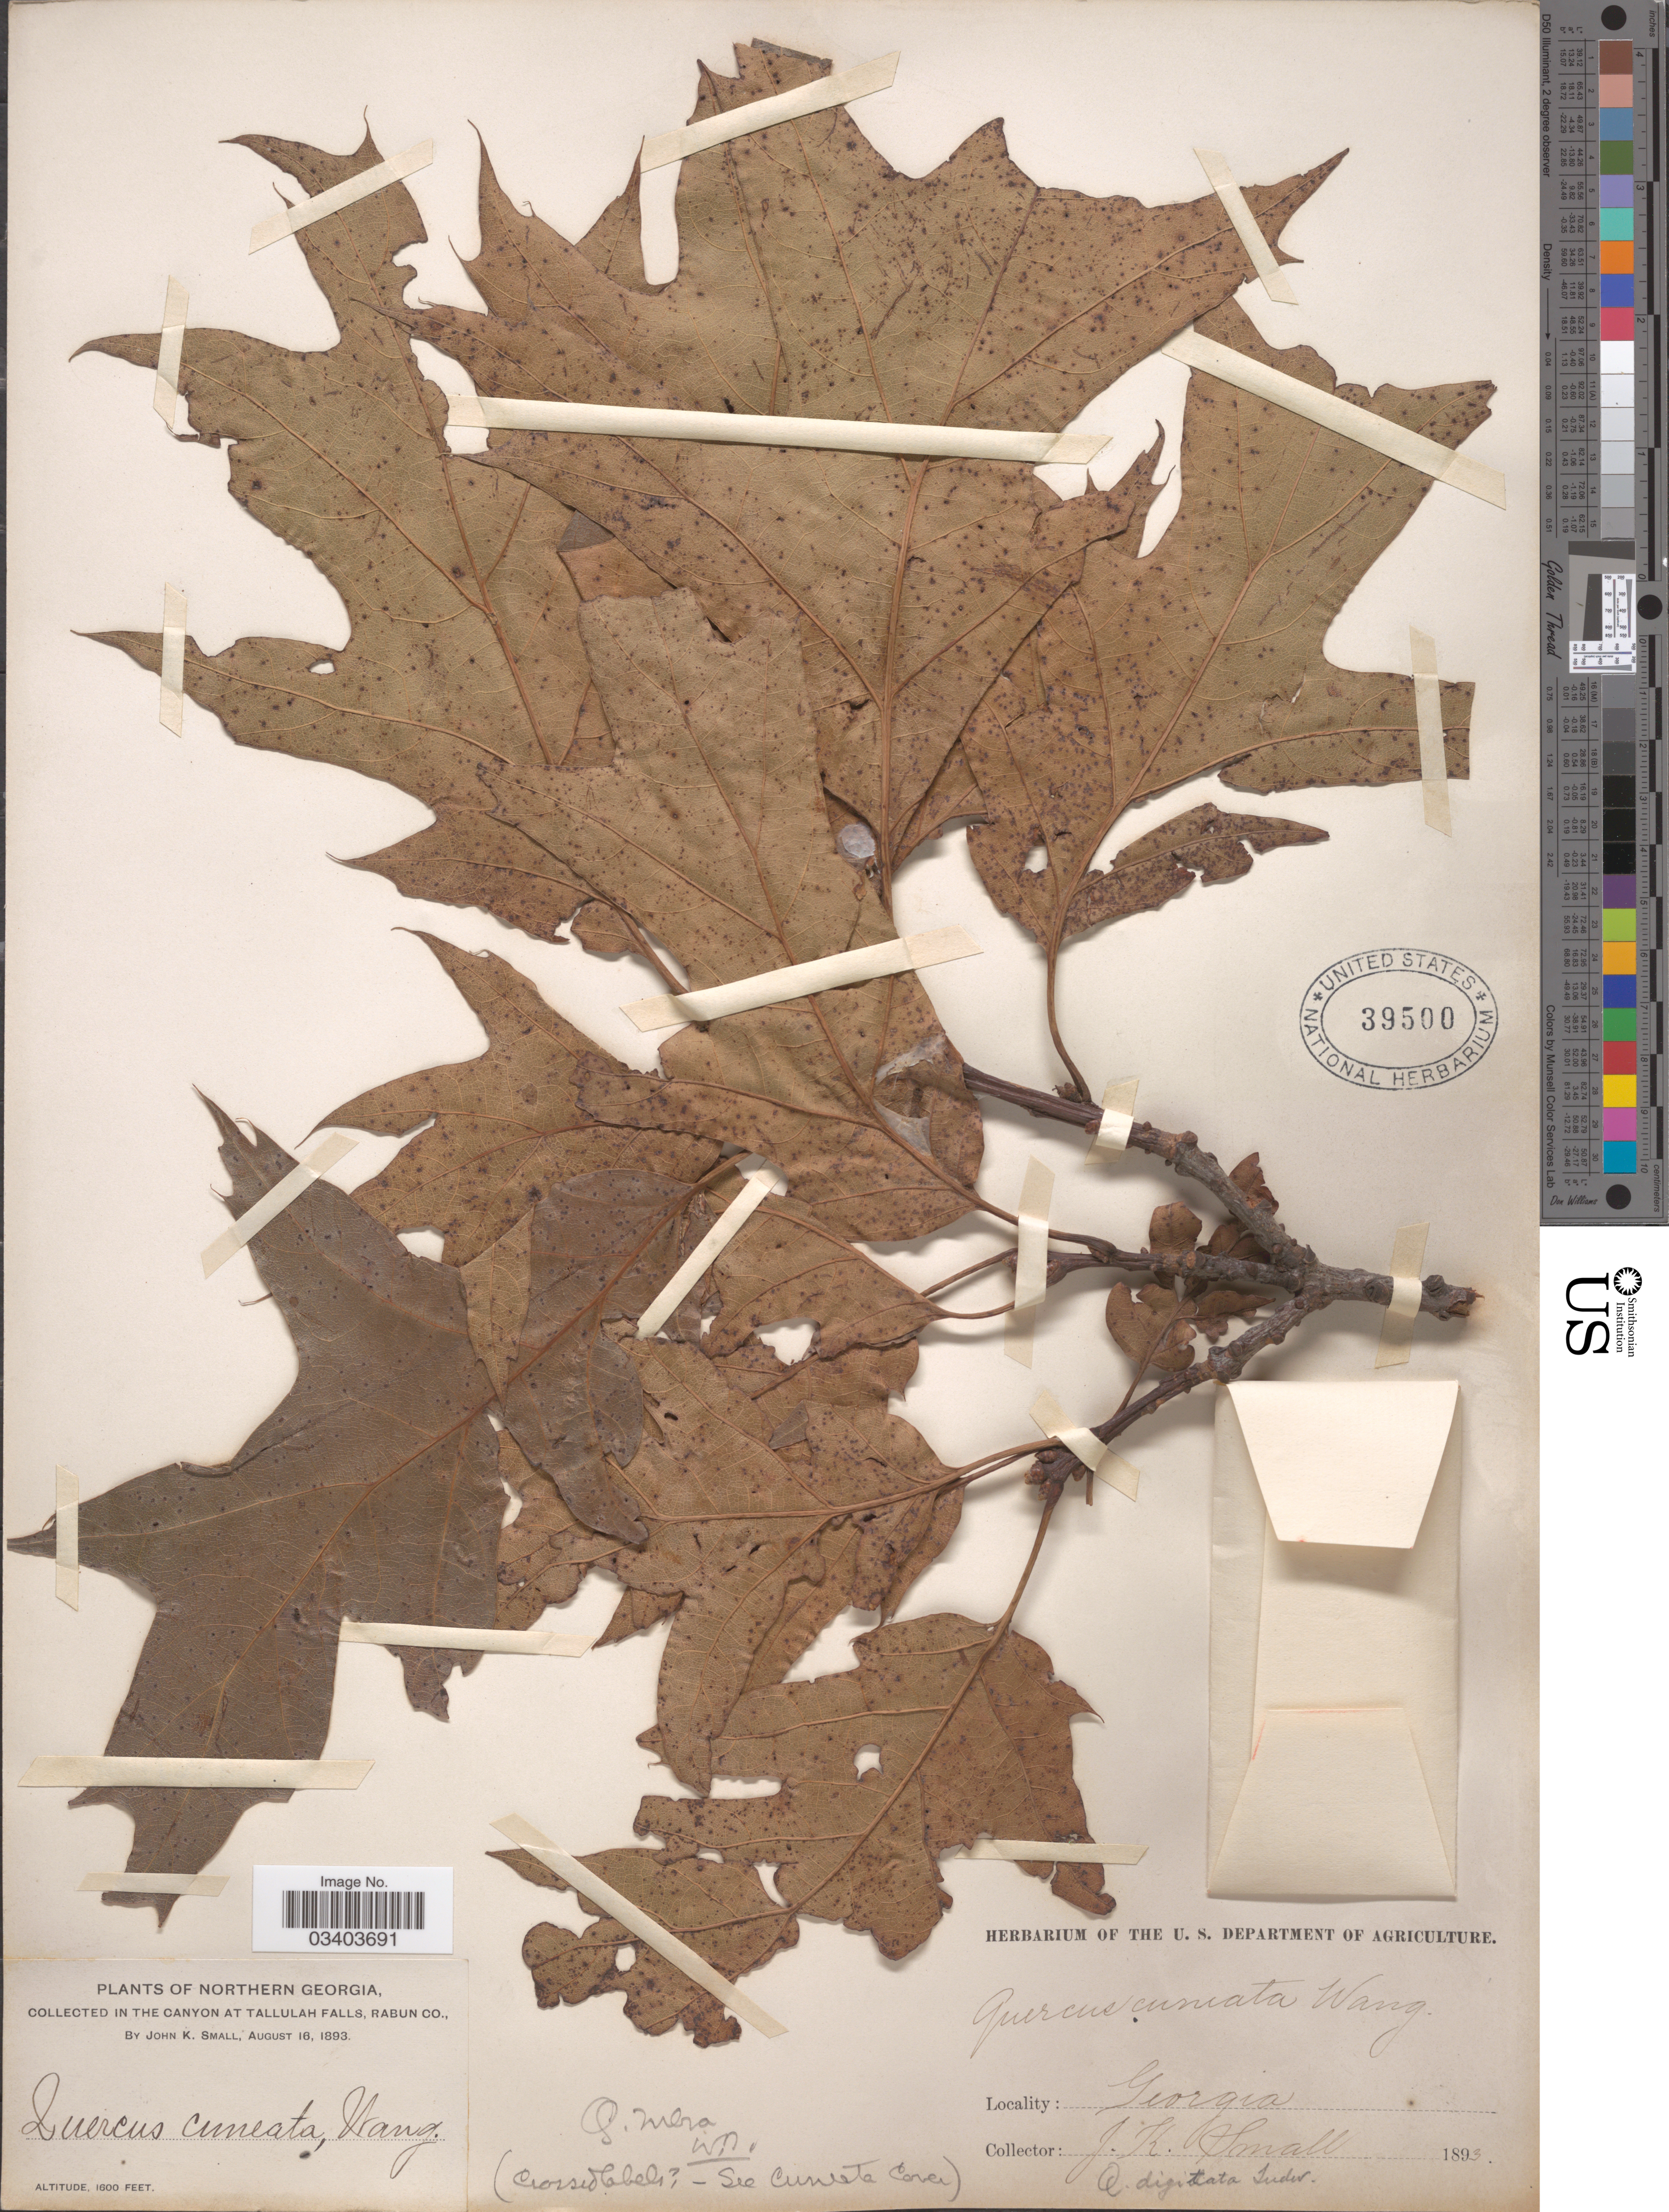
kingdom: Plantae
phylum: Tracheophyta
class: Magnoliopsida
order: Fagales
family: Fagaceae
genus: Quercus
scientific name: Quercus borealis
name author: F. Michx.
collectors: J. K. Small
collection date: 1893-08-16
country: United States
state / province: Georgia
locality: Northern Georgia. In the Canyon at Tallulah Falls, Rabun Co.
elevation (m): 488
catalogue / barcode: US 39500